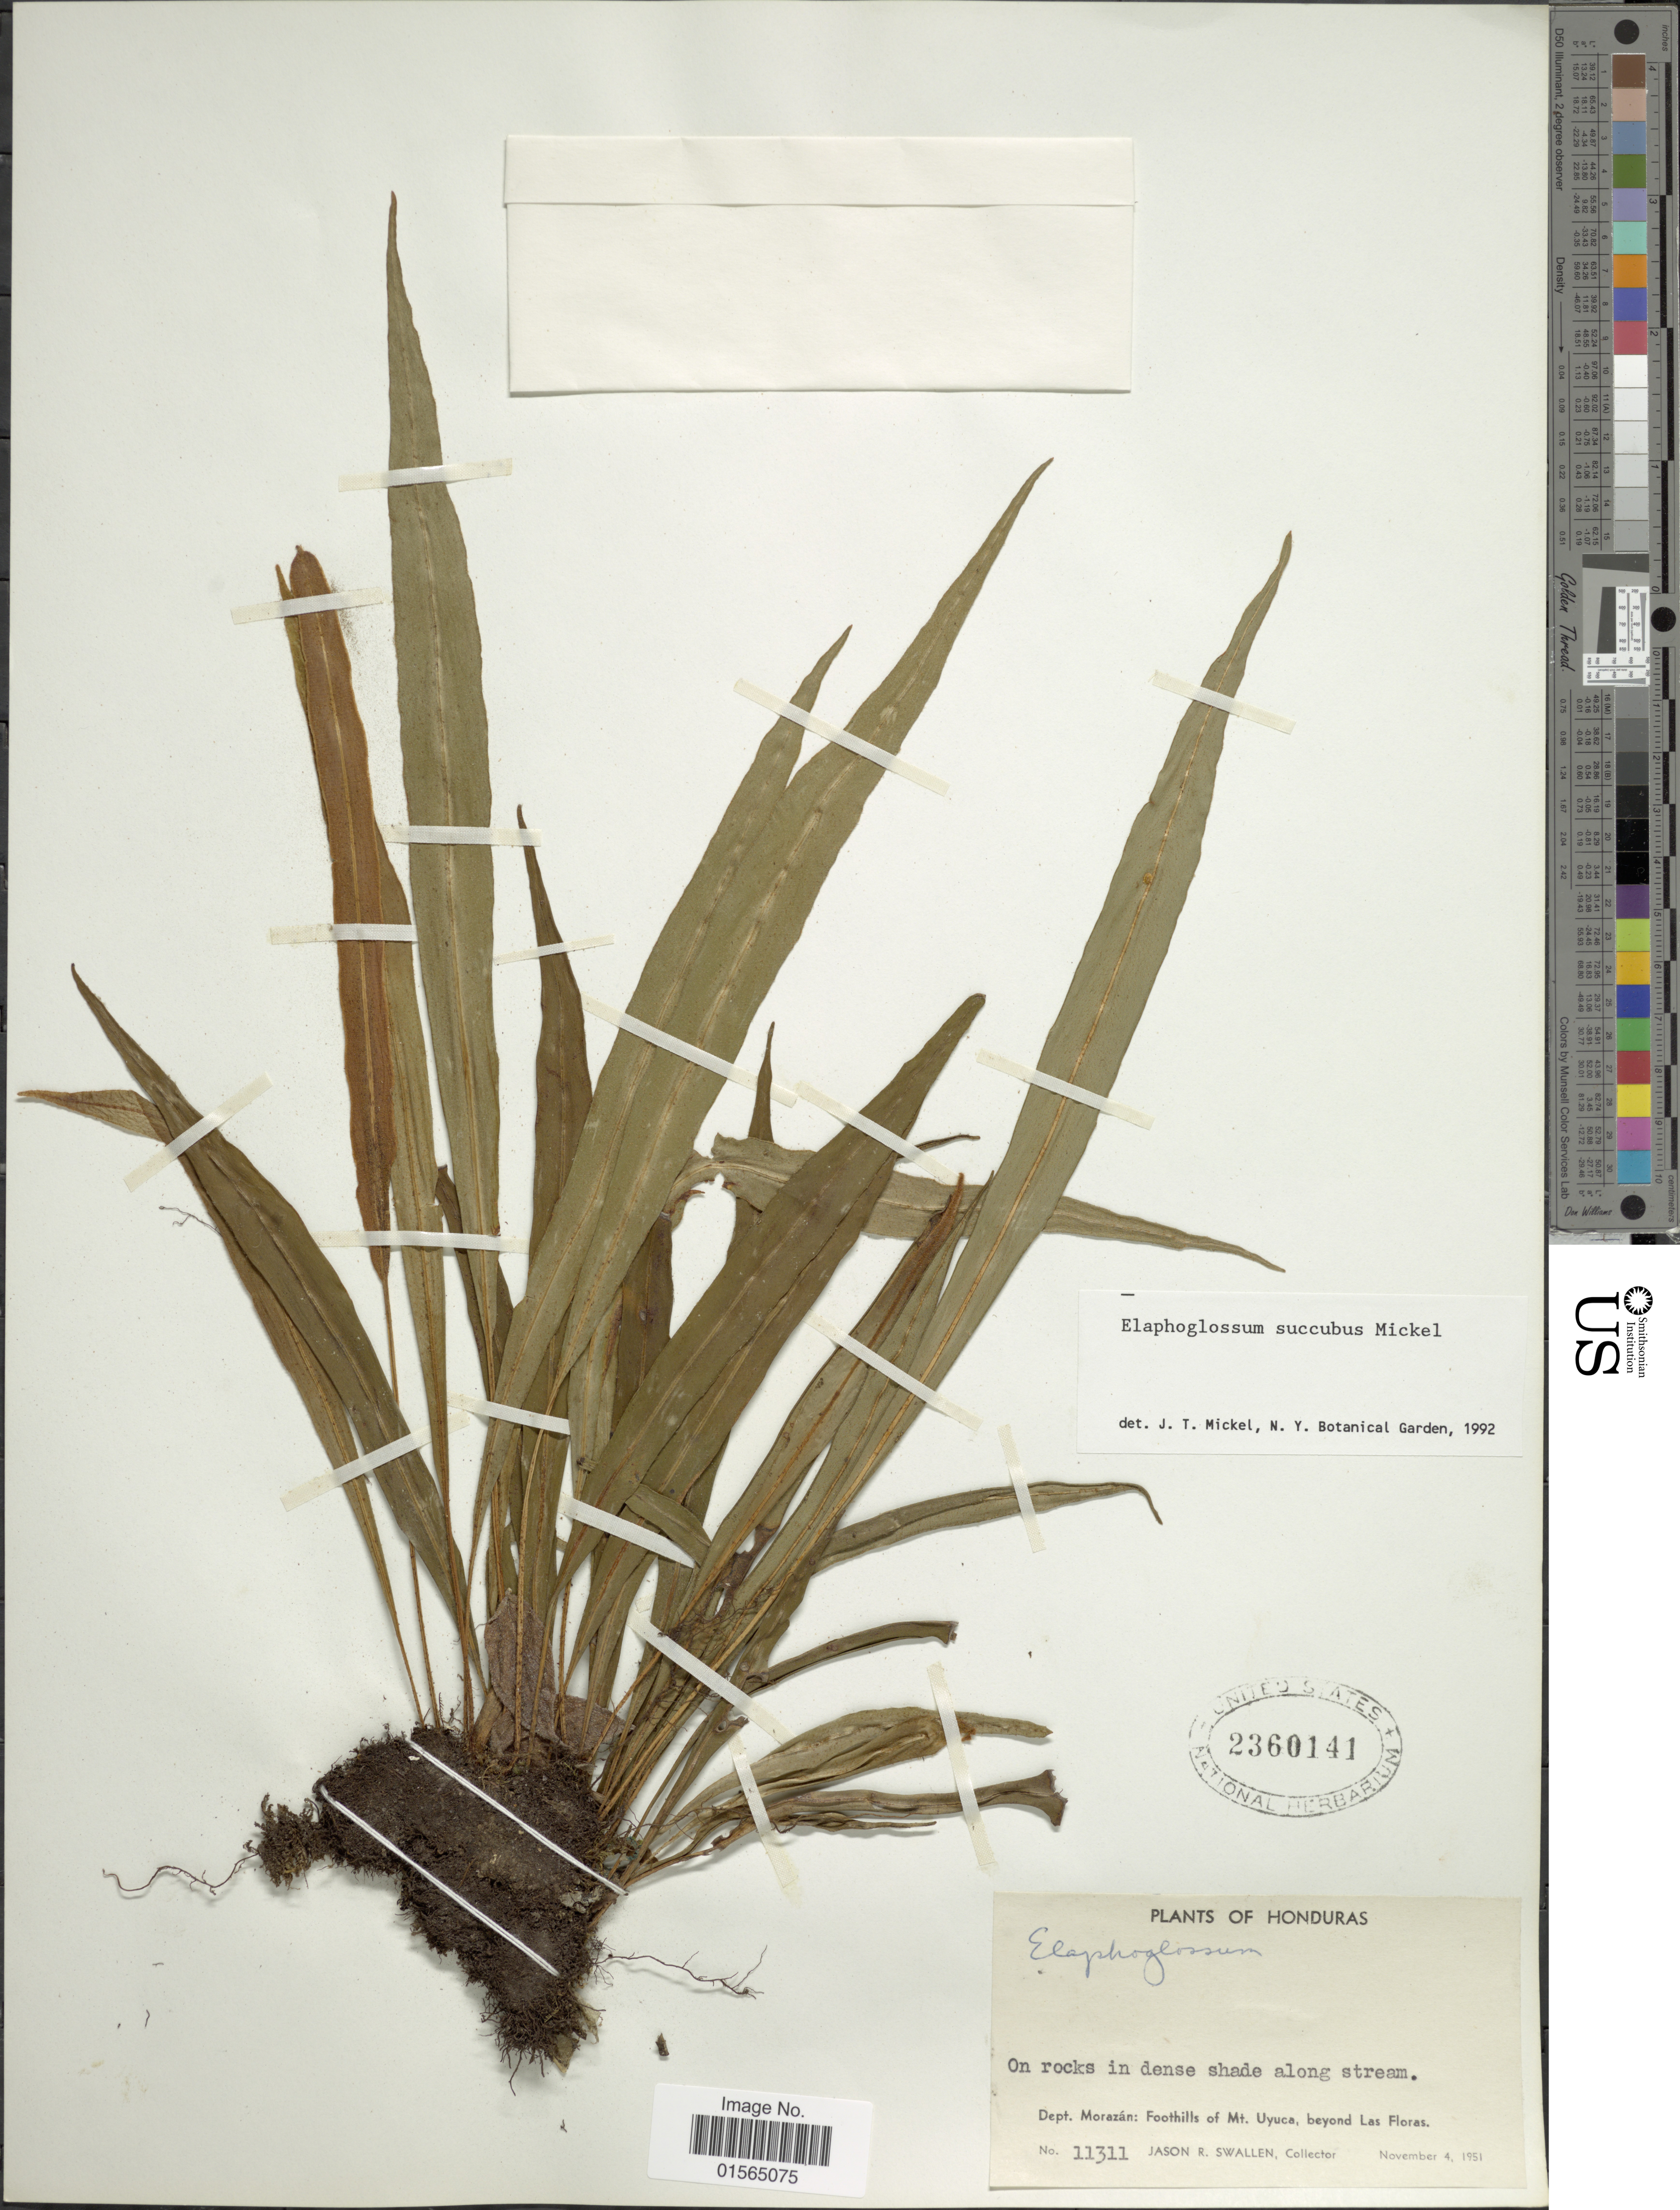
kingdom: Plantae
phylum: Tracheophyta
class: Polypodiopsida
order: Polypodiales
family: Dryopteridaceae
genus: Elaphoglossum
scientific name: Elaphoglossum succubus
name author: Mickel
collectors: J. R. Swallen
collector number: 11311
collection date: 1951-11-04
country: Honduras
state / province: Fco. Morazán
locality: Foothills of Mt. Uyuca, beyond Las Floras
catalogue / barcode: US 2360141